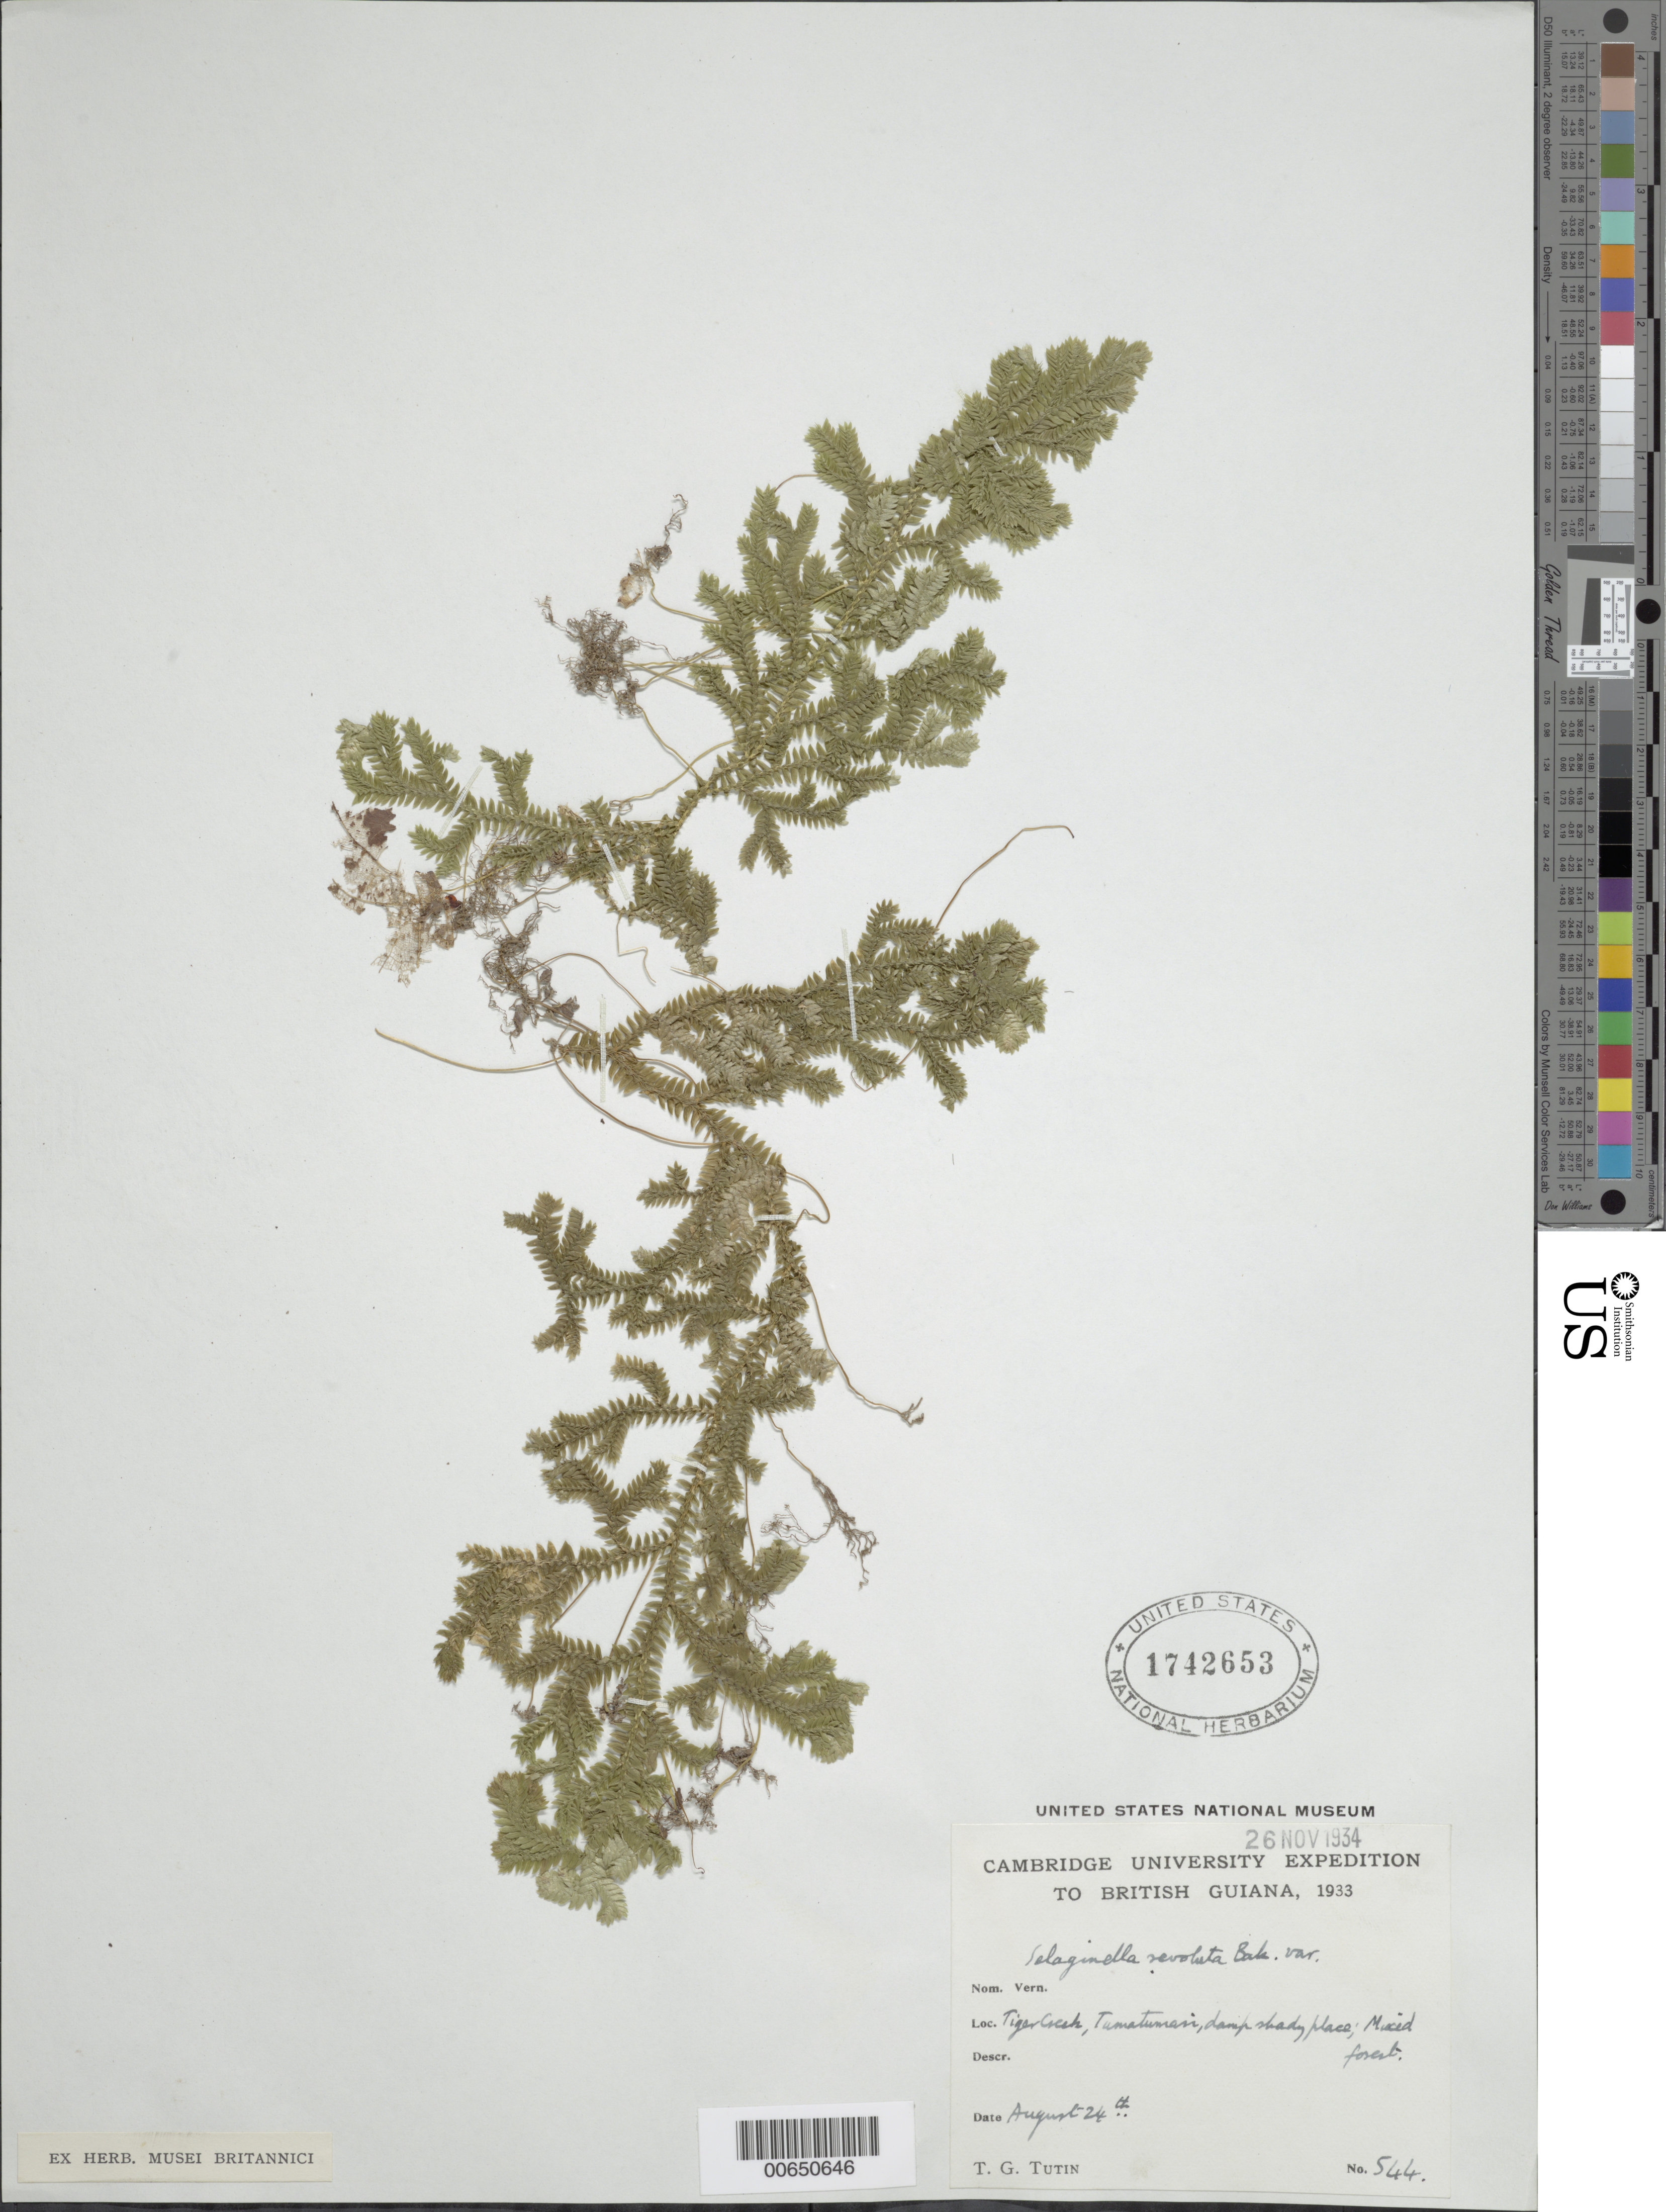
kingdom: Plantae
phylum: Tracheophyta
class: Lycopodiopsida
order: Selaginellales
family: Selaginellaceae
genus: Selaginella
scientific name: Selaginella revoluta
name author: Baker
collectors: T. G. Tutin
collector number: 544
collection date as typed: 24-Aug-33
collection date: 1933-08-24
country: Guyana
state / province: Potaro-Siparuni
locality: Tiger Creek, Tumatumari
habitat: Damp shady places; mixed forest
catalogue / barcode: US 1742653